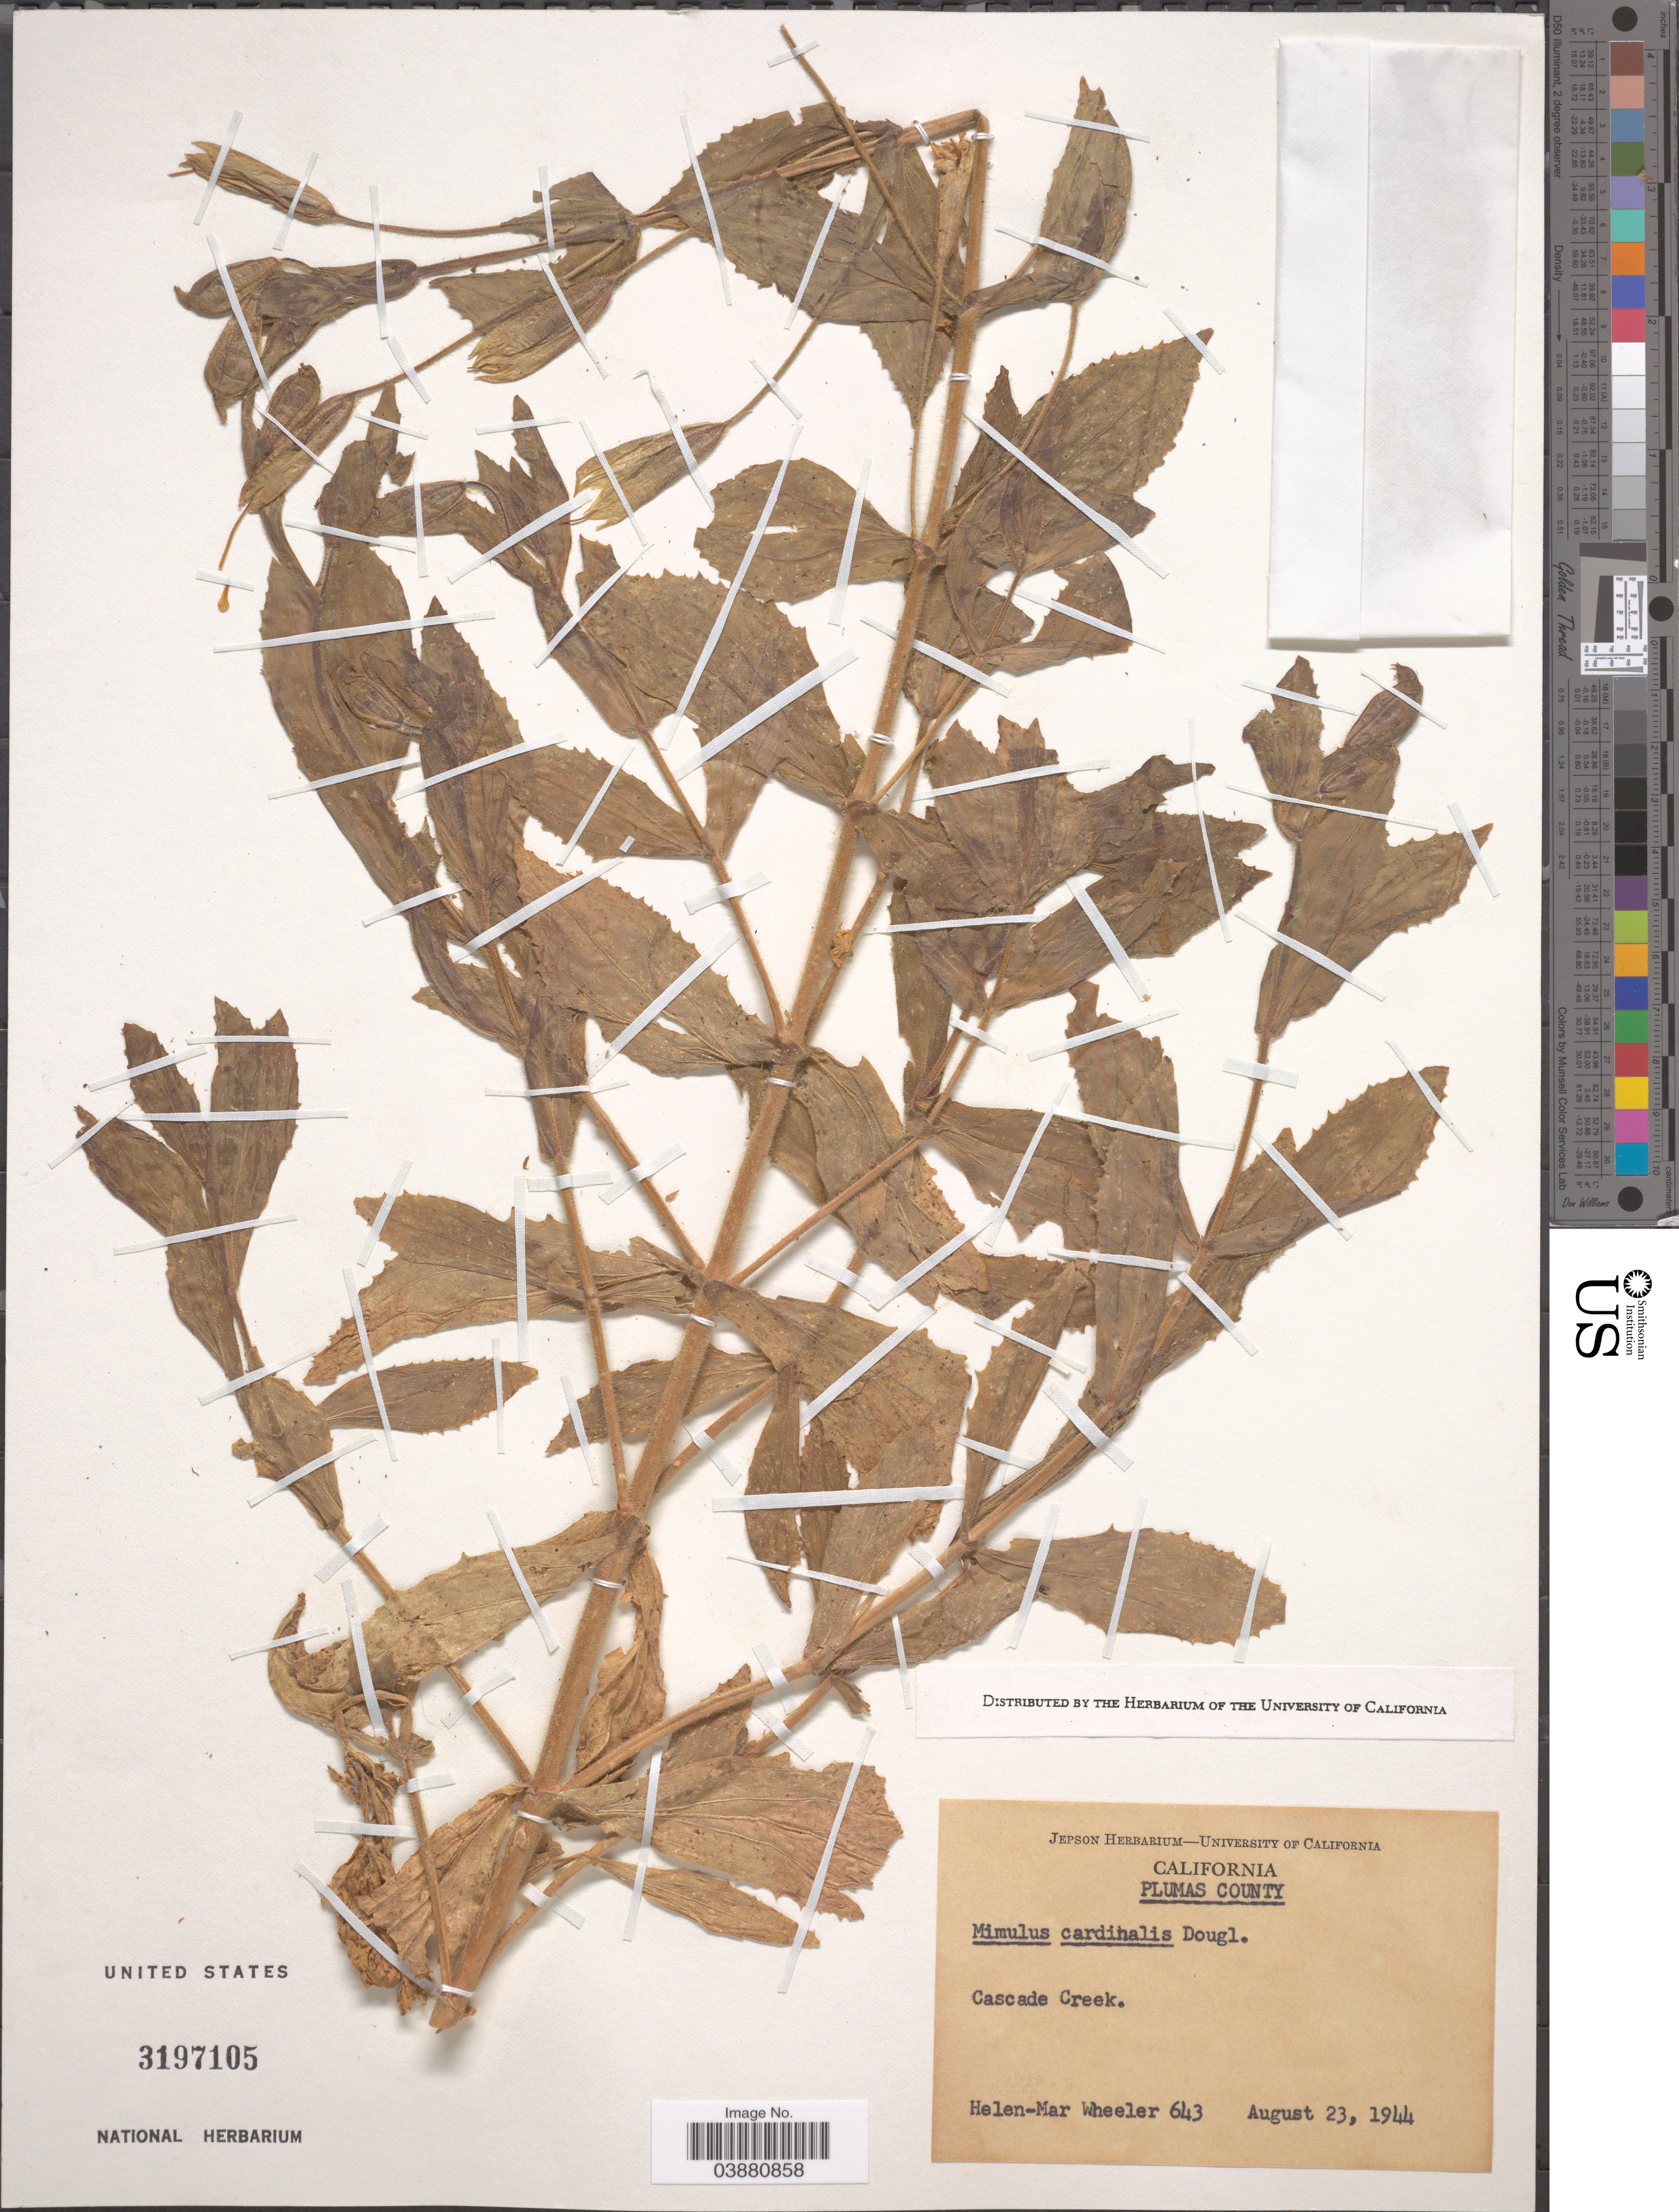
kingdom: Plantae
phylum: Tracheophyta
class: Magnoliopsida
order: Lamiales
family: Phrymaceae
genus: Mimulus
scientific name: Mimulus cardinalis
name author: Douglas ex Benth.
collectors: H.-M. Wheeler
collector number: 643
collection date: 1944-08-23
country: United States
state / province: California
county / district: Plumas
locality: Plumas County. Cascade Creek.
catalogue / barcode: US 3197105